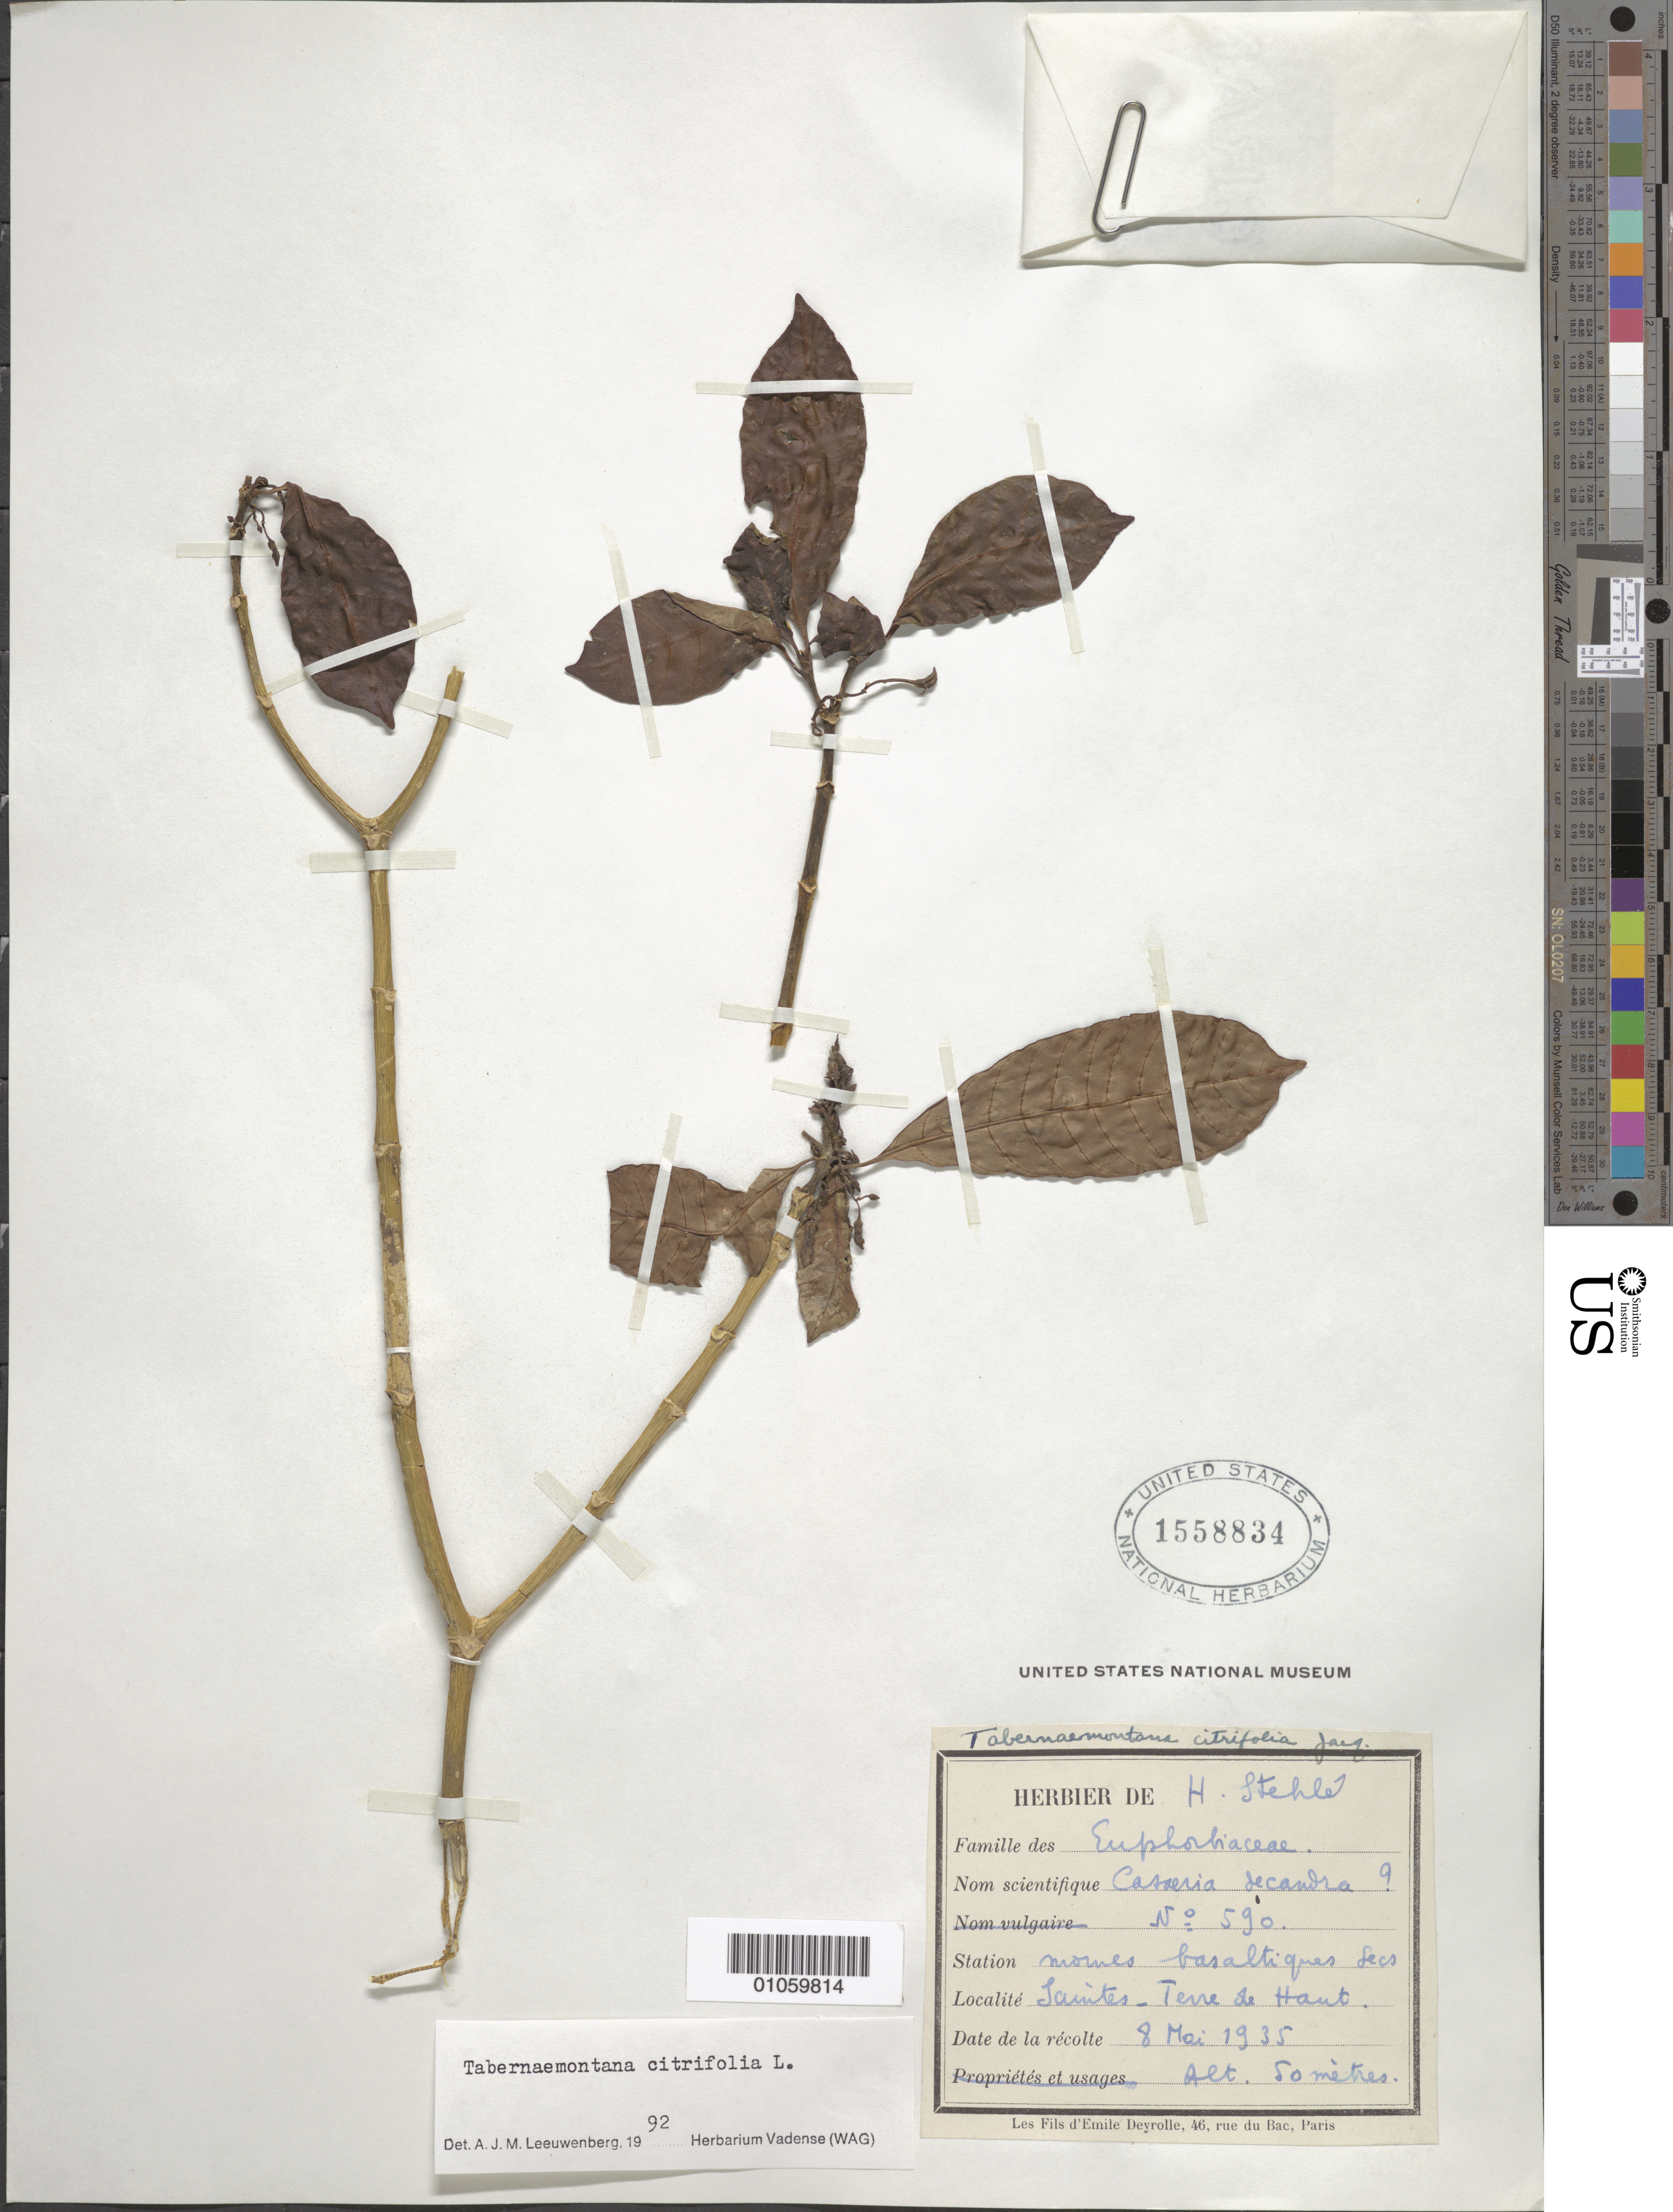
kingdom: Plantae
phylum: Tracheophyta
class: Magnoliopsida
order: Gentianales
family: Apocynaceae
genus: Tabernaemontana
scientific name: Tabernaemontana citrifolia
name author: L.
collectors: H. Stehlé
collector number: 590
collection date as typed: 08 May 1935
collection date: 1935-05-08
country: Guadeloupe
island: Terre de Haut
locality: Saintes-Terre de Haut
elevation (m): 50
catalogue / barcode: US 1558834